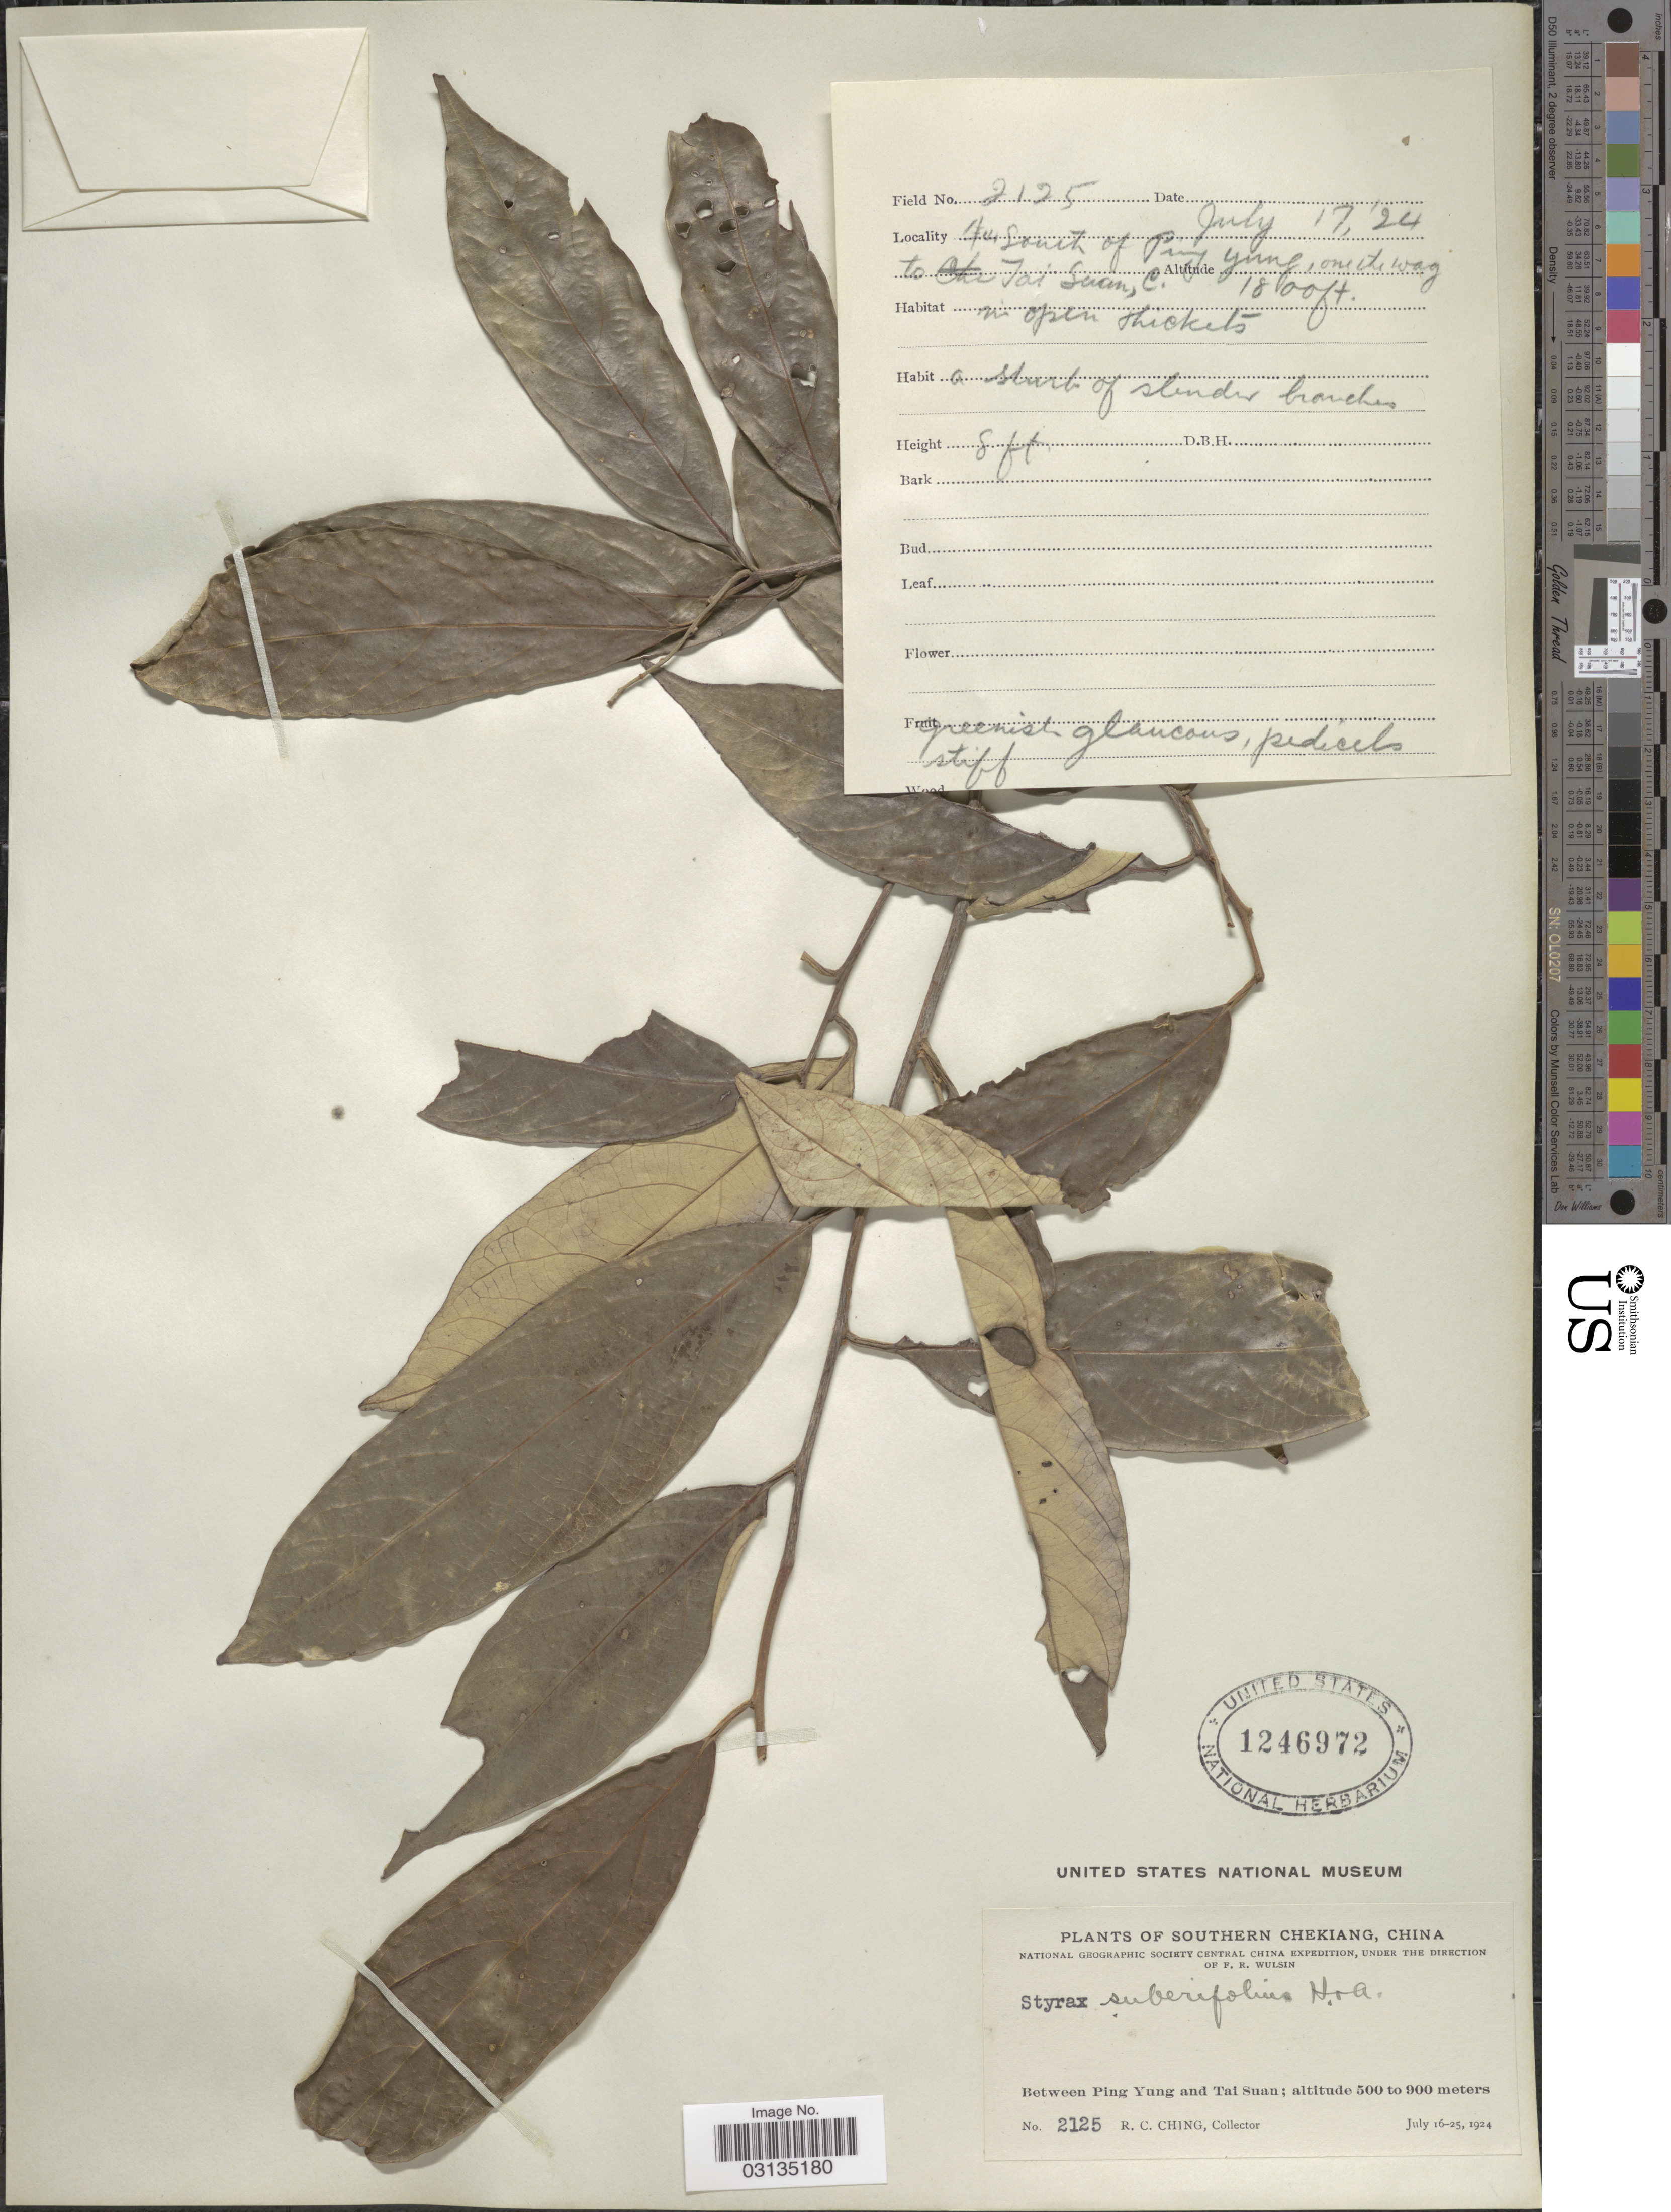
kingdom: Plantae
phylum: Tracheophyta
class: Magnoliopsida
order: Ericales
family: Styracaceae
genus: Styrax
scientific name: Styrax suberifolius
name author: Hook. & Arn.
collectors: R. C. Ching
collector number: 2125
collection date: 1924-07-17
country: China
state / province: Zhejiang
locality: Southern Chekiang, China, Between Ping Yung and Tai Suan, ¼ [illegible text] South of Ping Yung, on the way to Tai Suan.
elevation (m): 549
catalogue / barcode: US 1246972